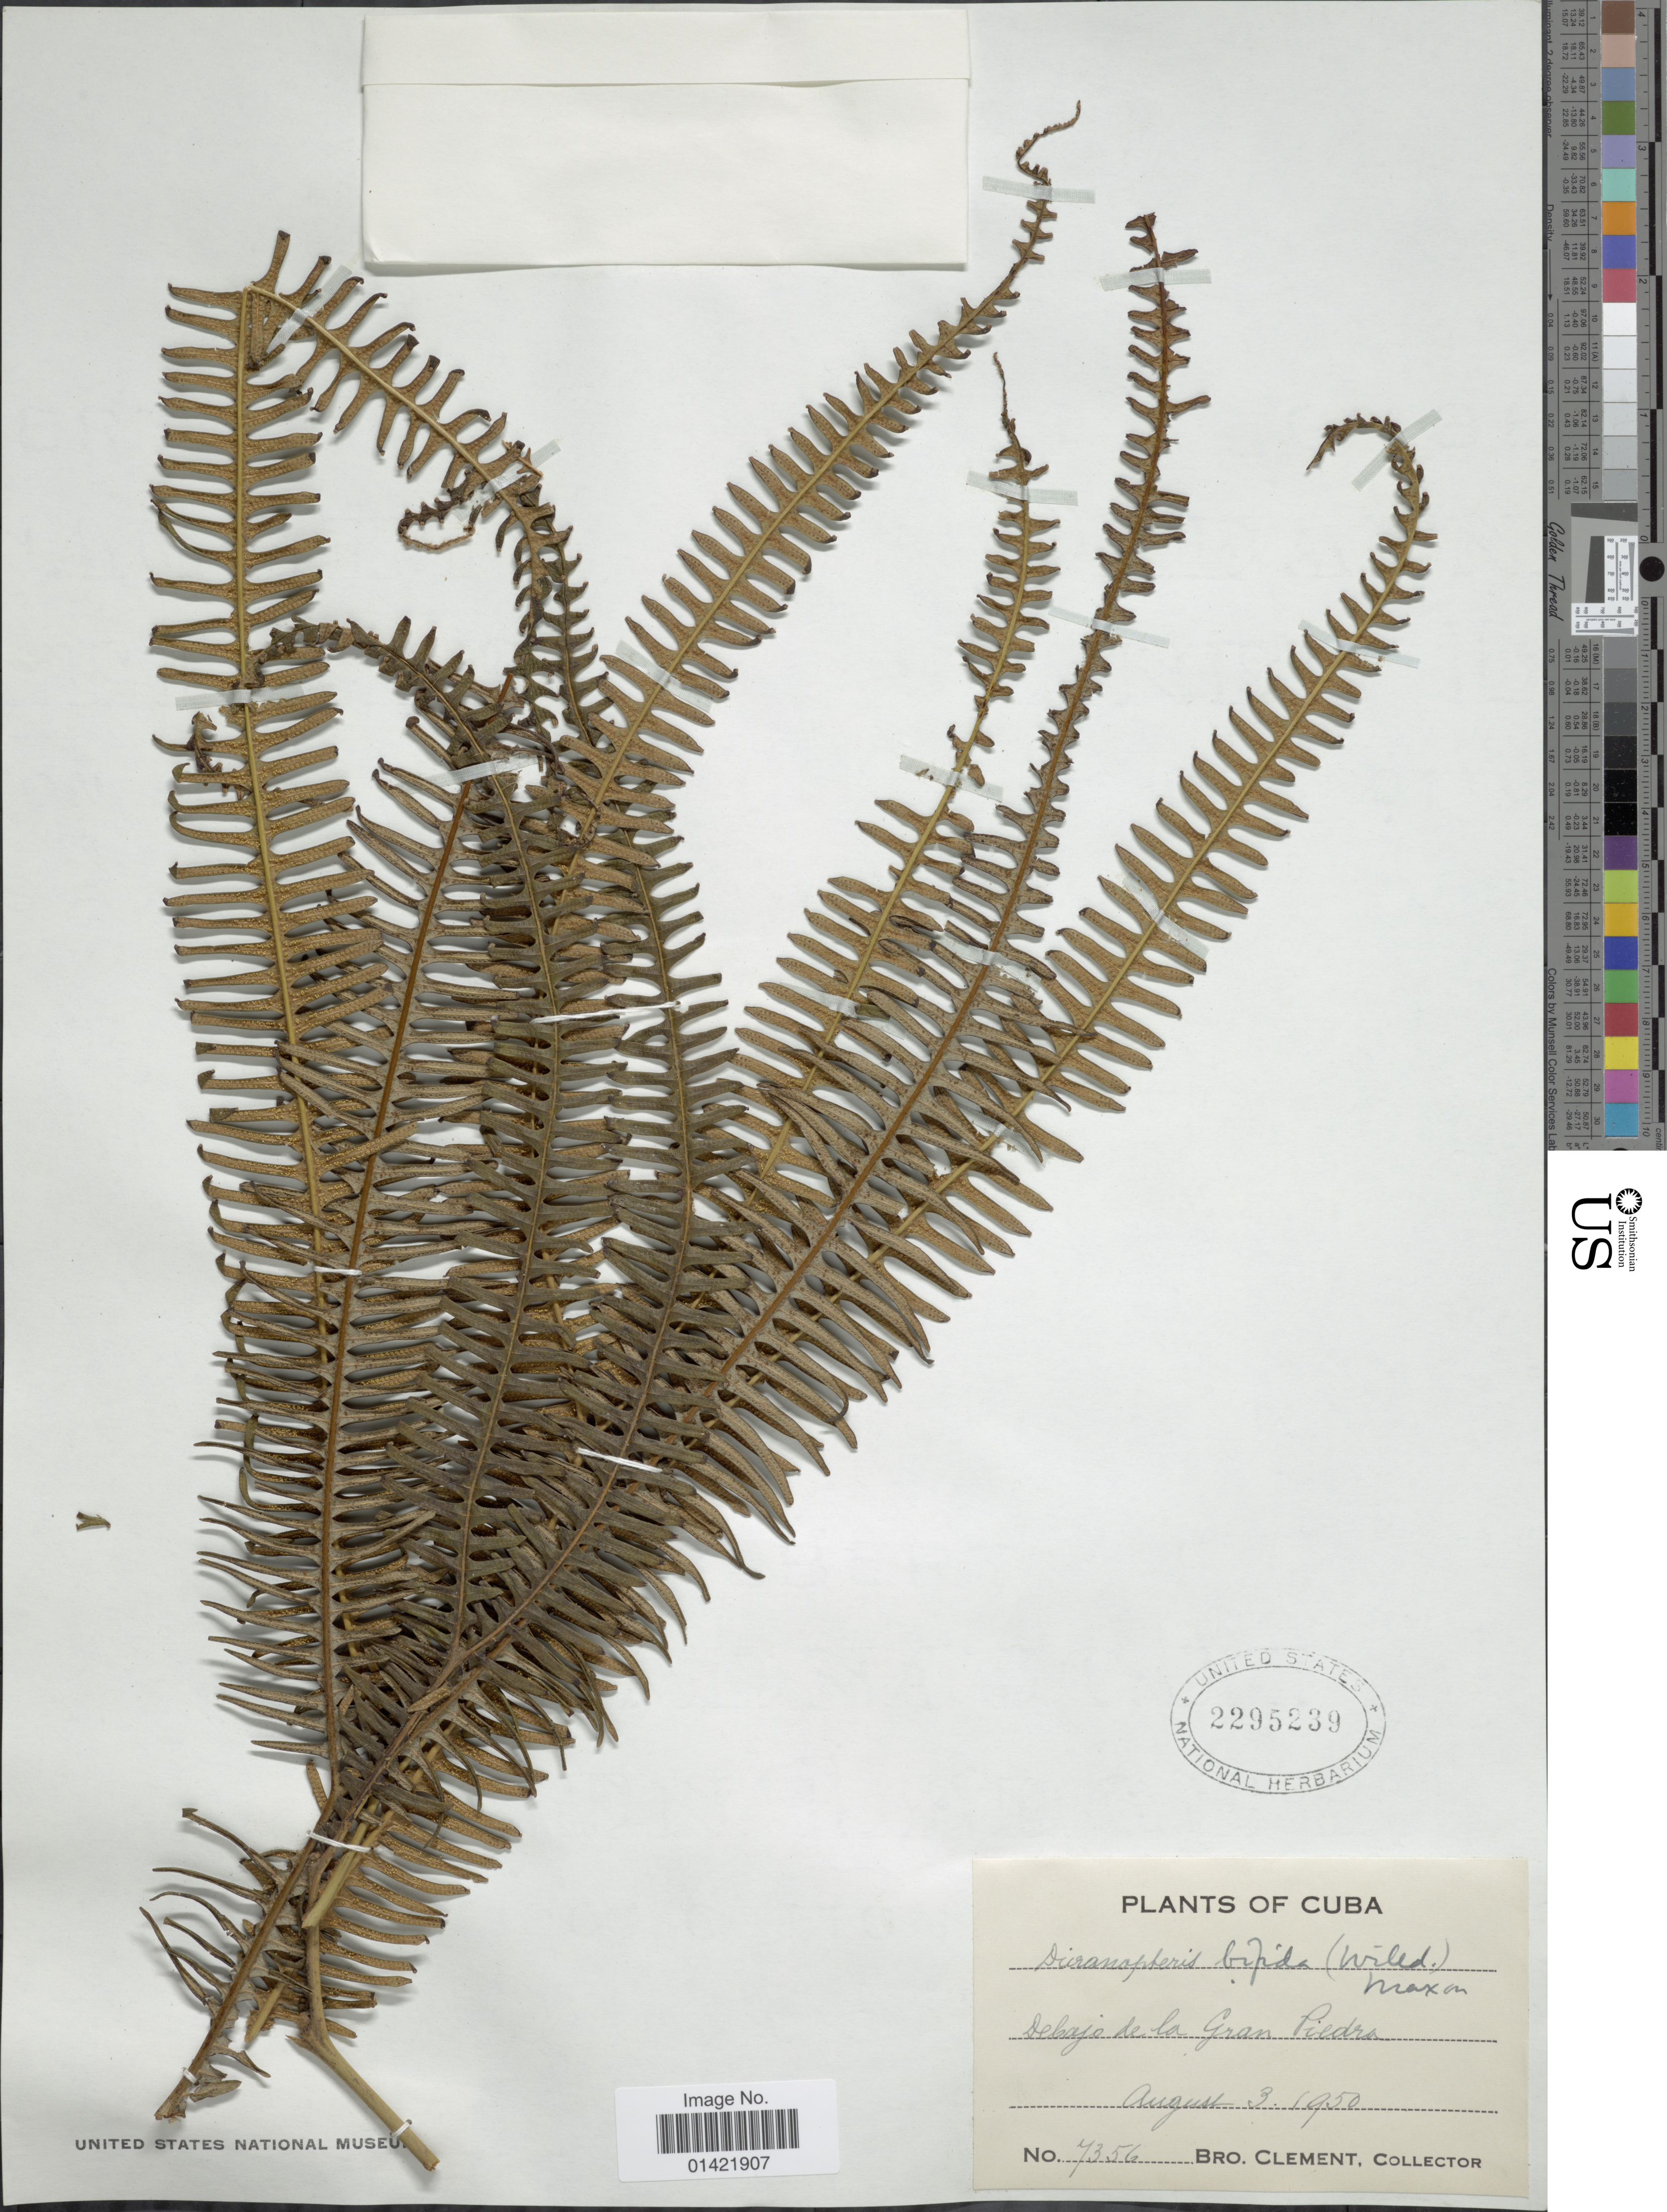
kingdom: Plantae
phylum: Tracheophyta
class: Polypodiopsida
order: Gleicheniales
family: Gleicheniaceae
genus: Sticherus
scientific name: Sticherus bifidus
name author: (Willd.) Ching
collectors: B. Clement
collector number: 7356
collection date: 1950-08-03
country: Cuba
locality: Debajo de la Gran Piedra.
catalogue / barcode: US 2295239